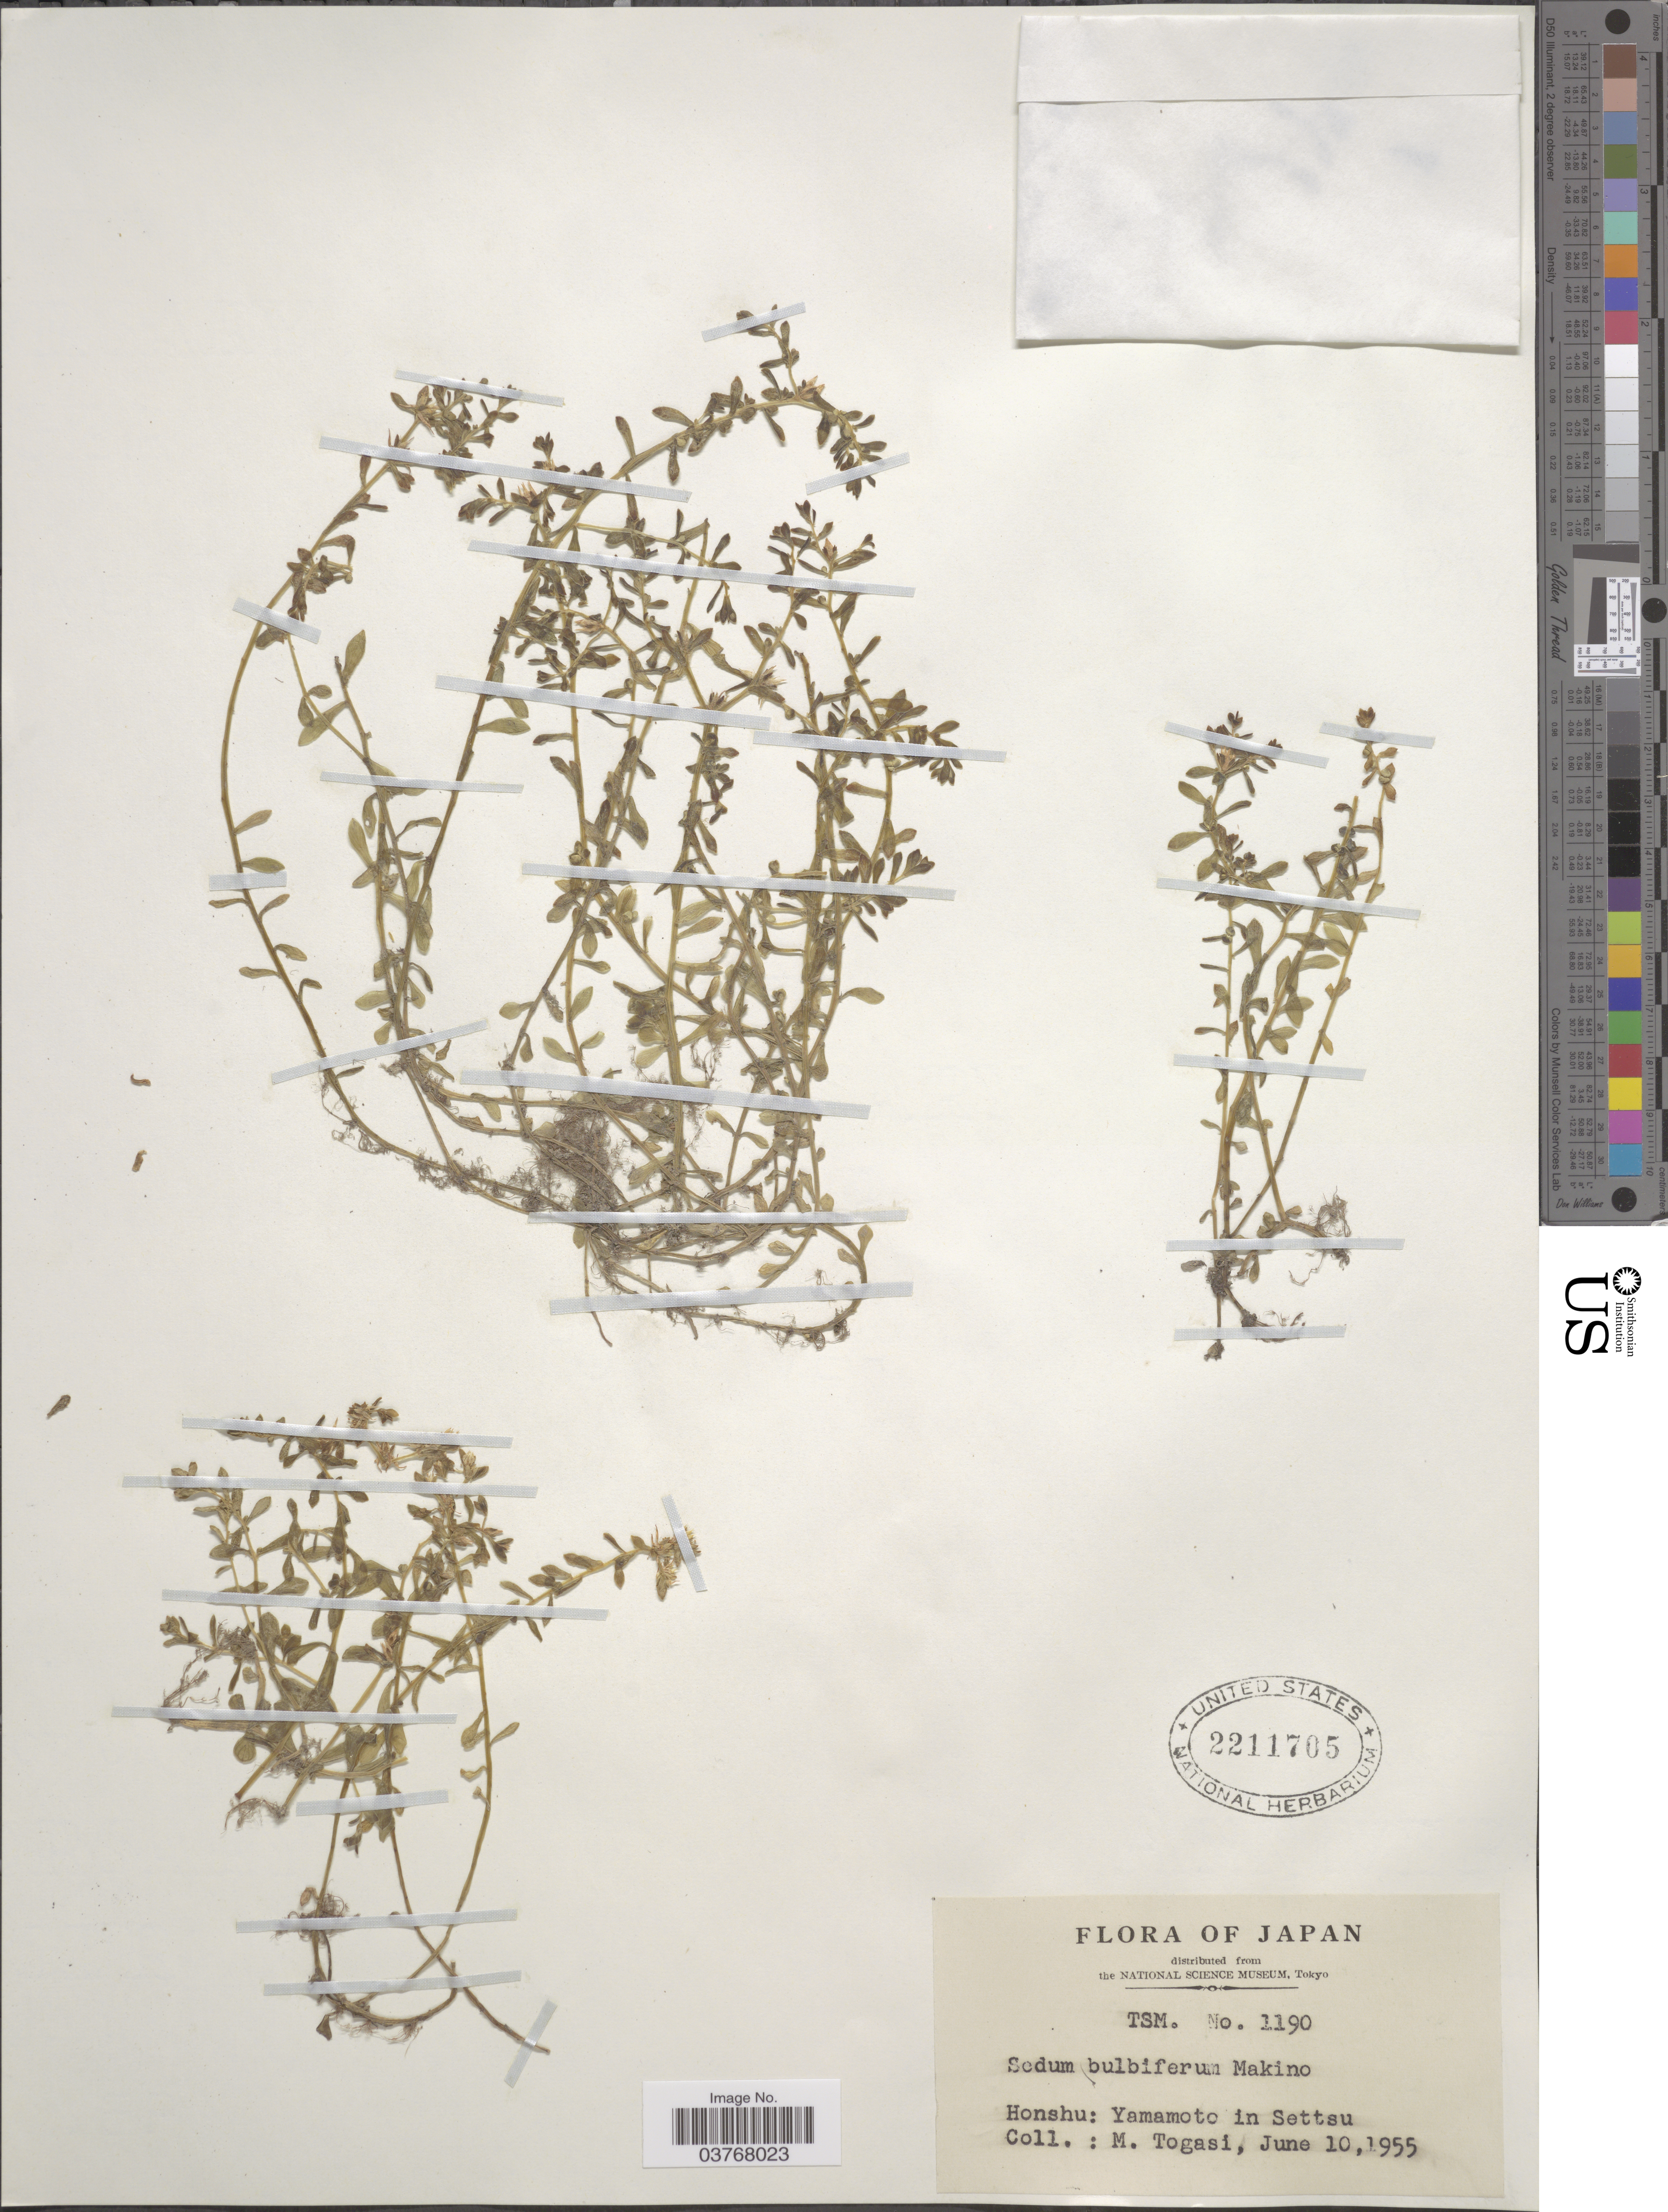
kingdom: Plantae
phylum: Tracheophyta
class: Magnoliopsida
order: Saxifragales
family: Crassulaceae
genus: Sedum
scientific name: Sedum bulbiferum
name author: Makino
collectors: M. Togasi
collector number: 1190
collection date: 1955-06-10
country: Japan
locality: Honshu: Yamamoto in Settsu.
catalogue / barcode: US 2211705